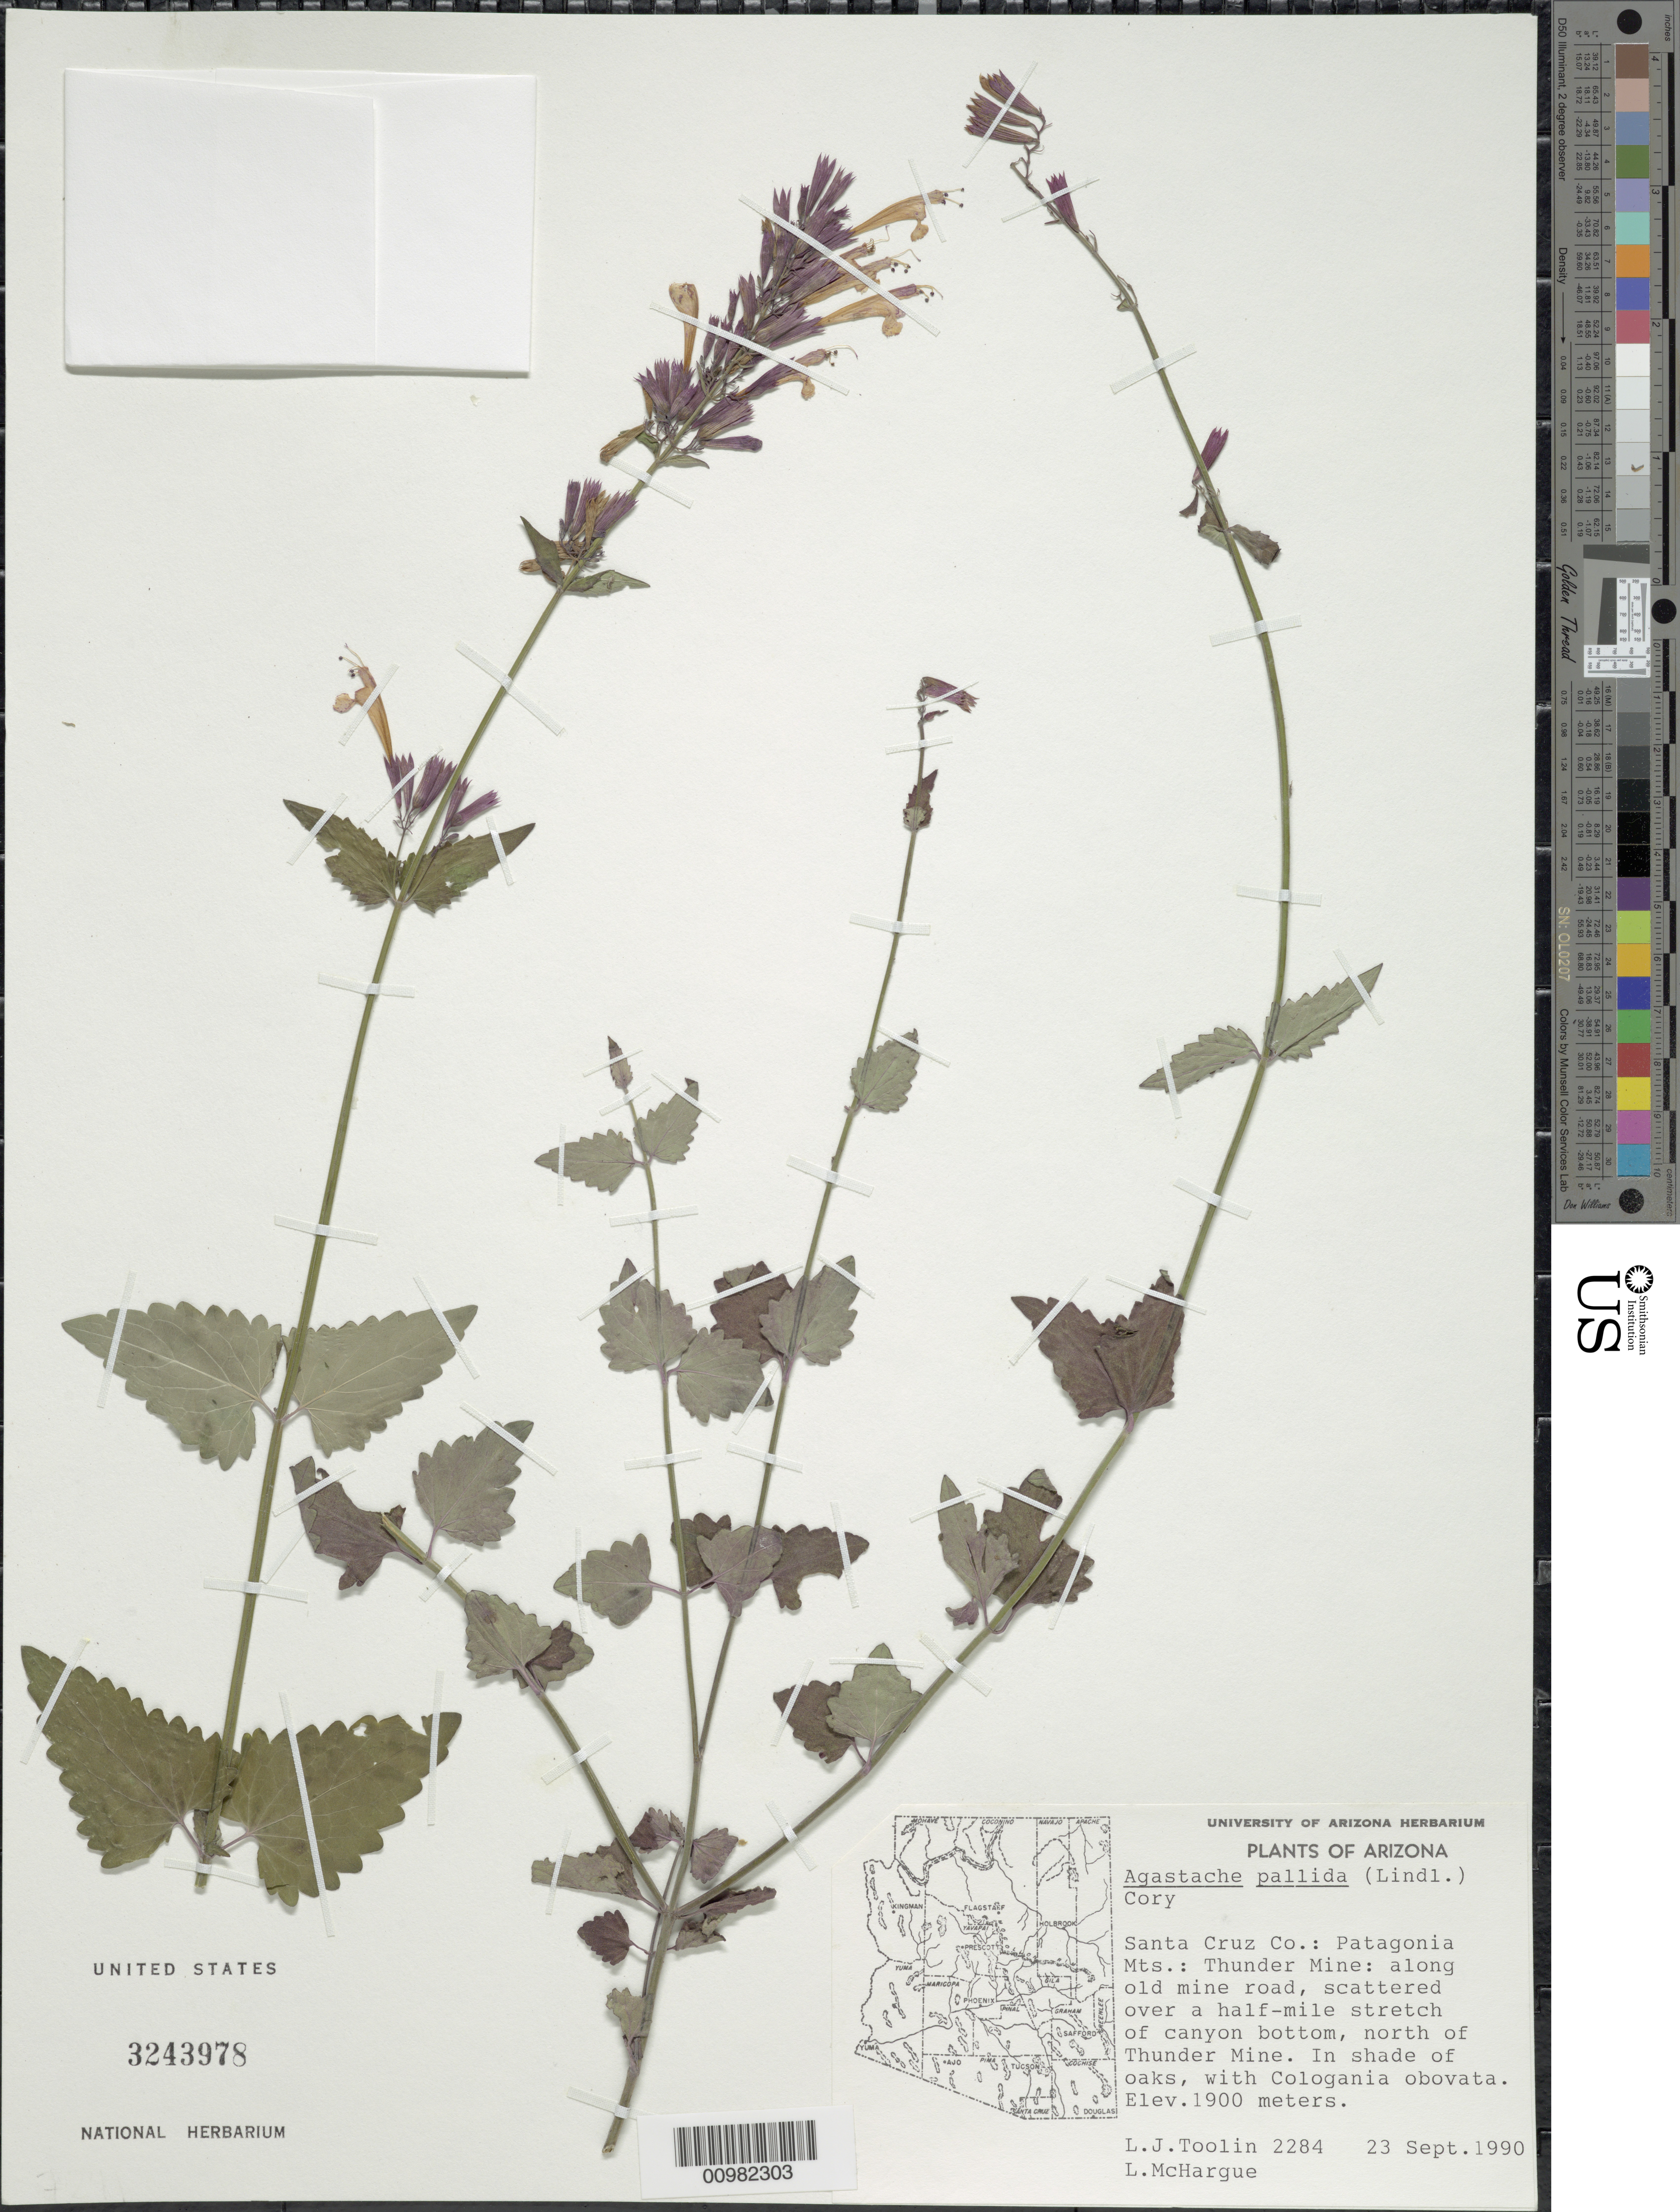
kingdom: Plantae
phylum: Tracheophyta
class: Magnoliopsida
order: Lamiales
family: Lamiaceae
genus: Agastache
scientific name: Agastache pallida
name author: (Lindl.) Cory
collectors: L. J. Toolin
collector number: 2284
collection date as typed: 23 Sep 1990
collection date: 1990-09-23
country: United States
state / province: Arizona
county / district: Santa Cruz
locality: Patagonia Mts.; Thunder Mine; Along old mine road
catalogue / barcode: US 3243978